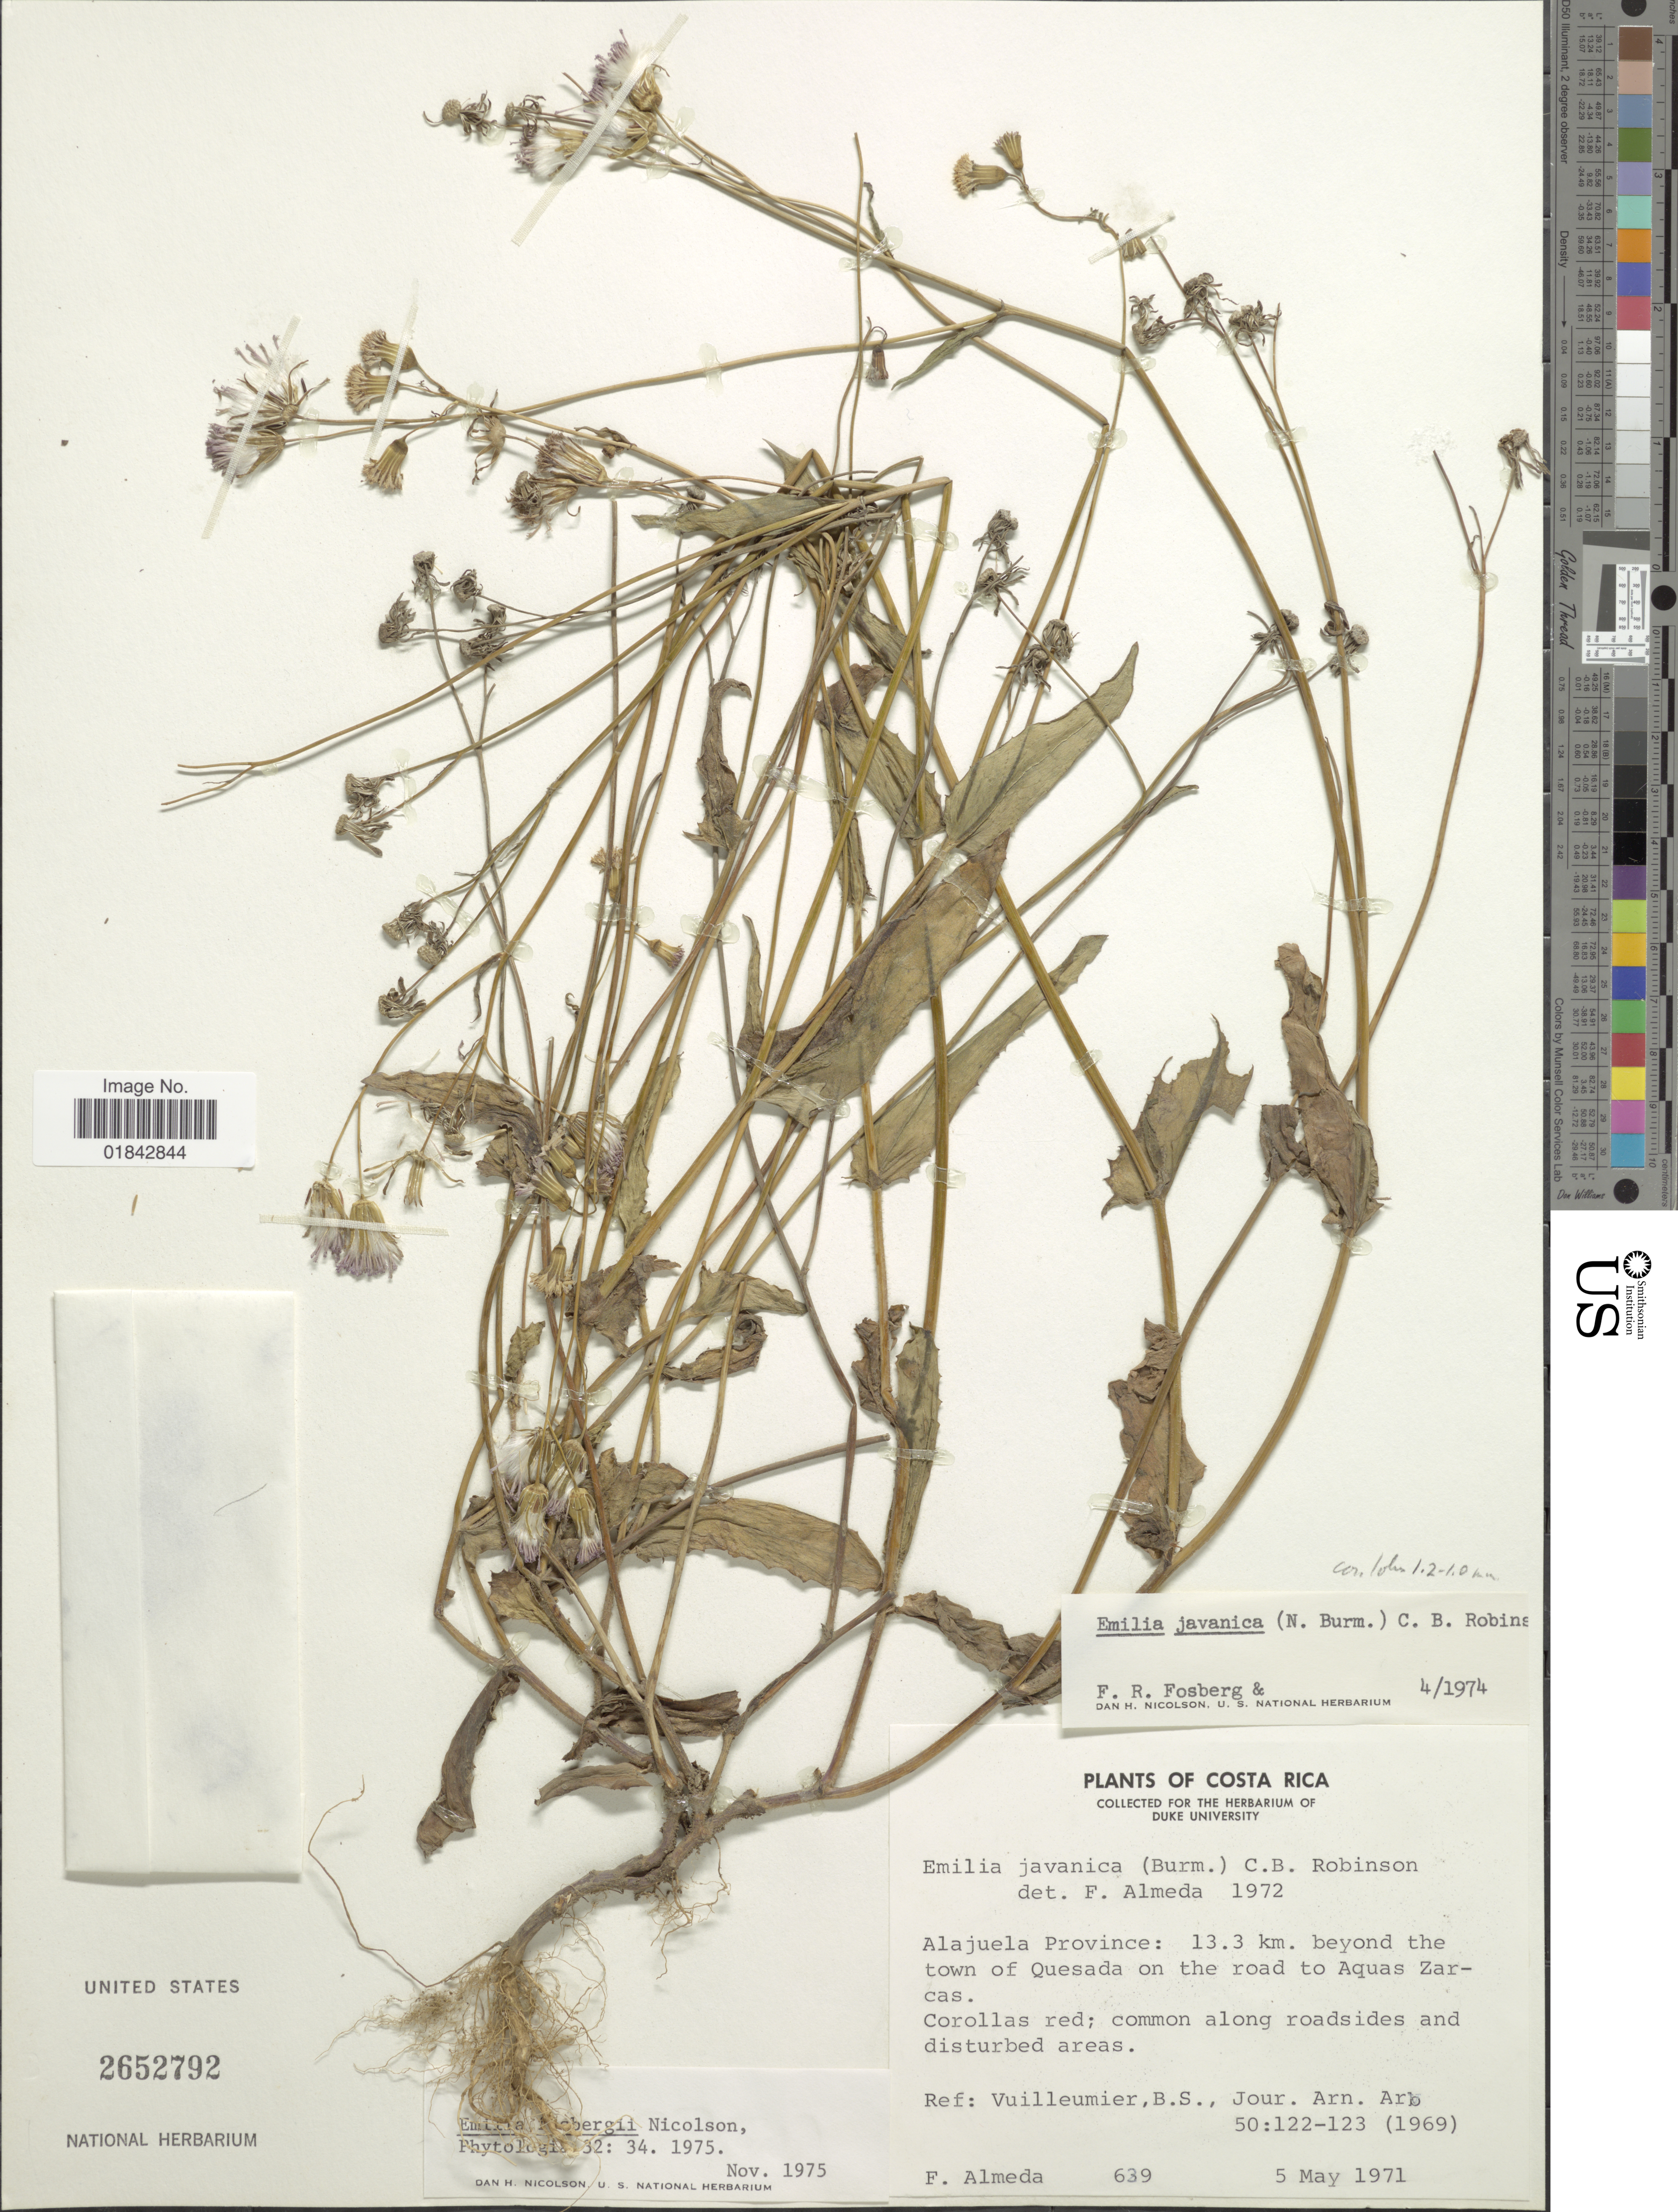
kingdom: Plantae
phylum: Tracheophyta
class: Magnoliopsida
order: Asterales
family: Asteraceae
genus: Emilia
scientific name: Emilia fosbergii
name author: Nicolson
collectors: F. Almeda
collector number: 639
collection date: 1971-05-05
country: Costa Rica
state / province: Alajuela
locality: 13.3 km. beyond the town of Quesada on the road to Aquas Zarcas, common along roadsides and disturbed areas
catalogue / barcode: US 2652792